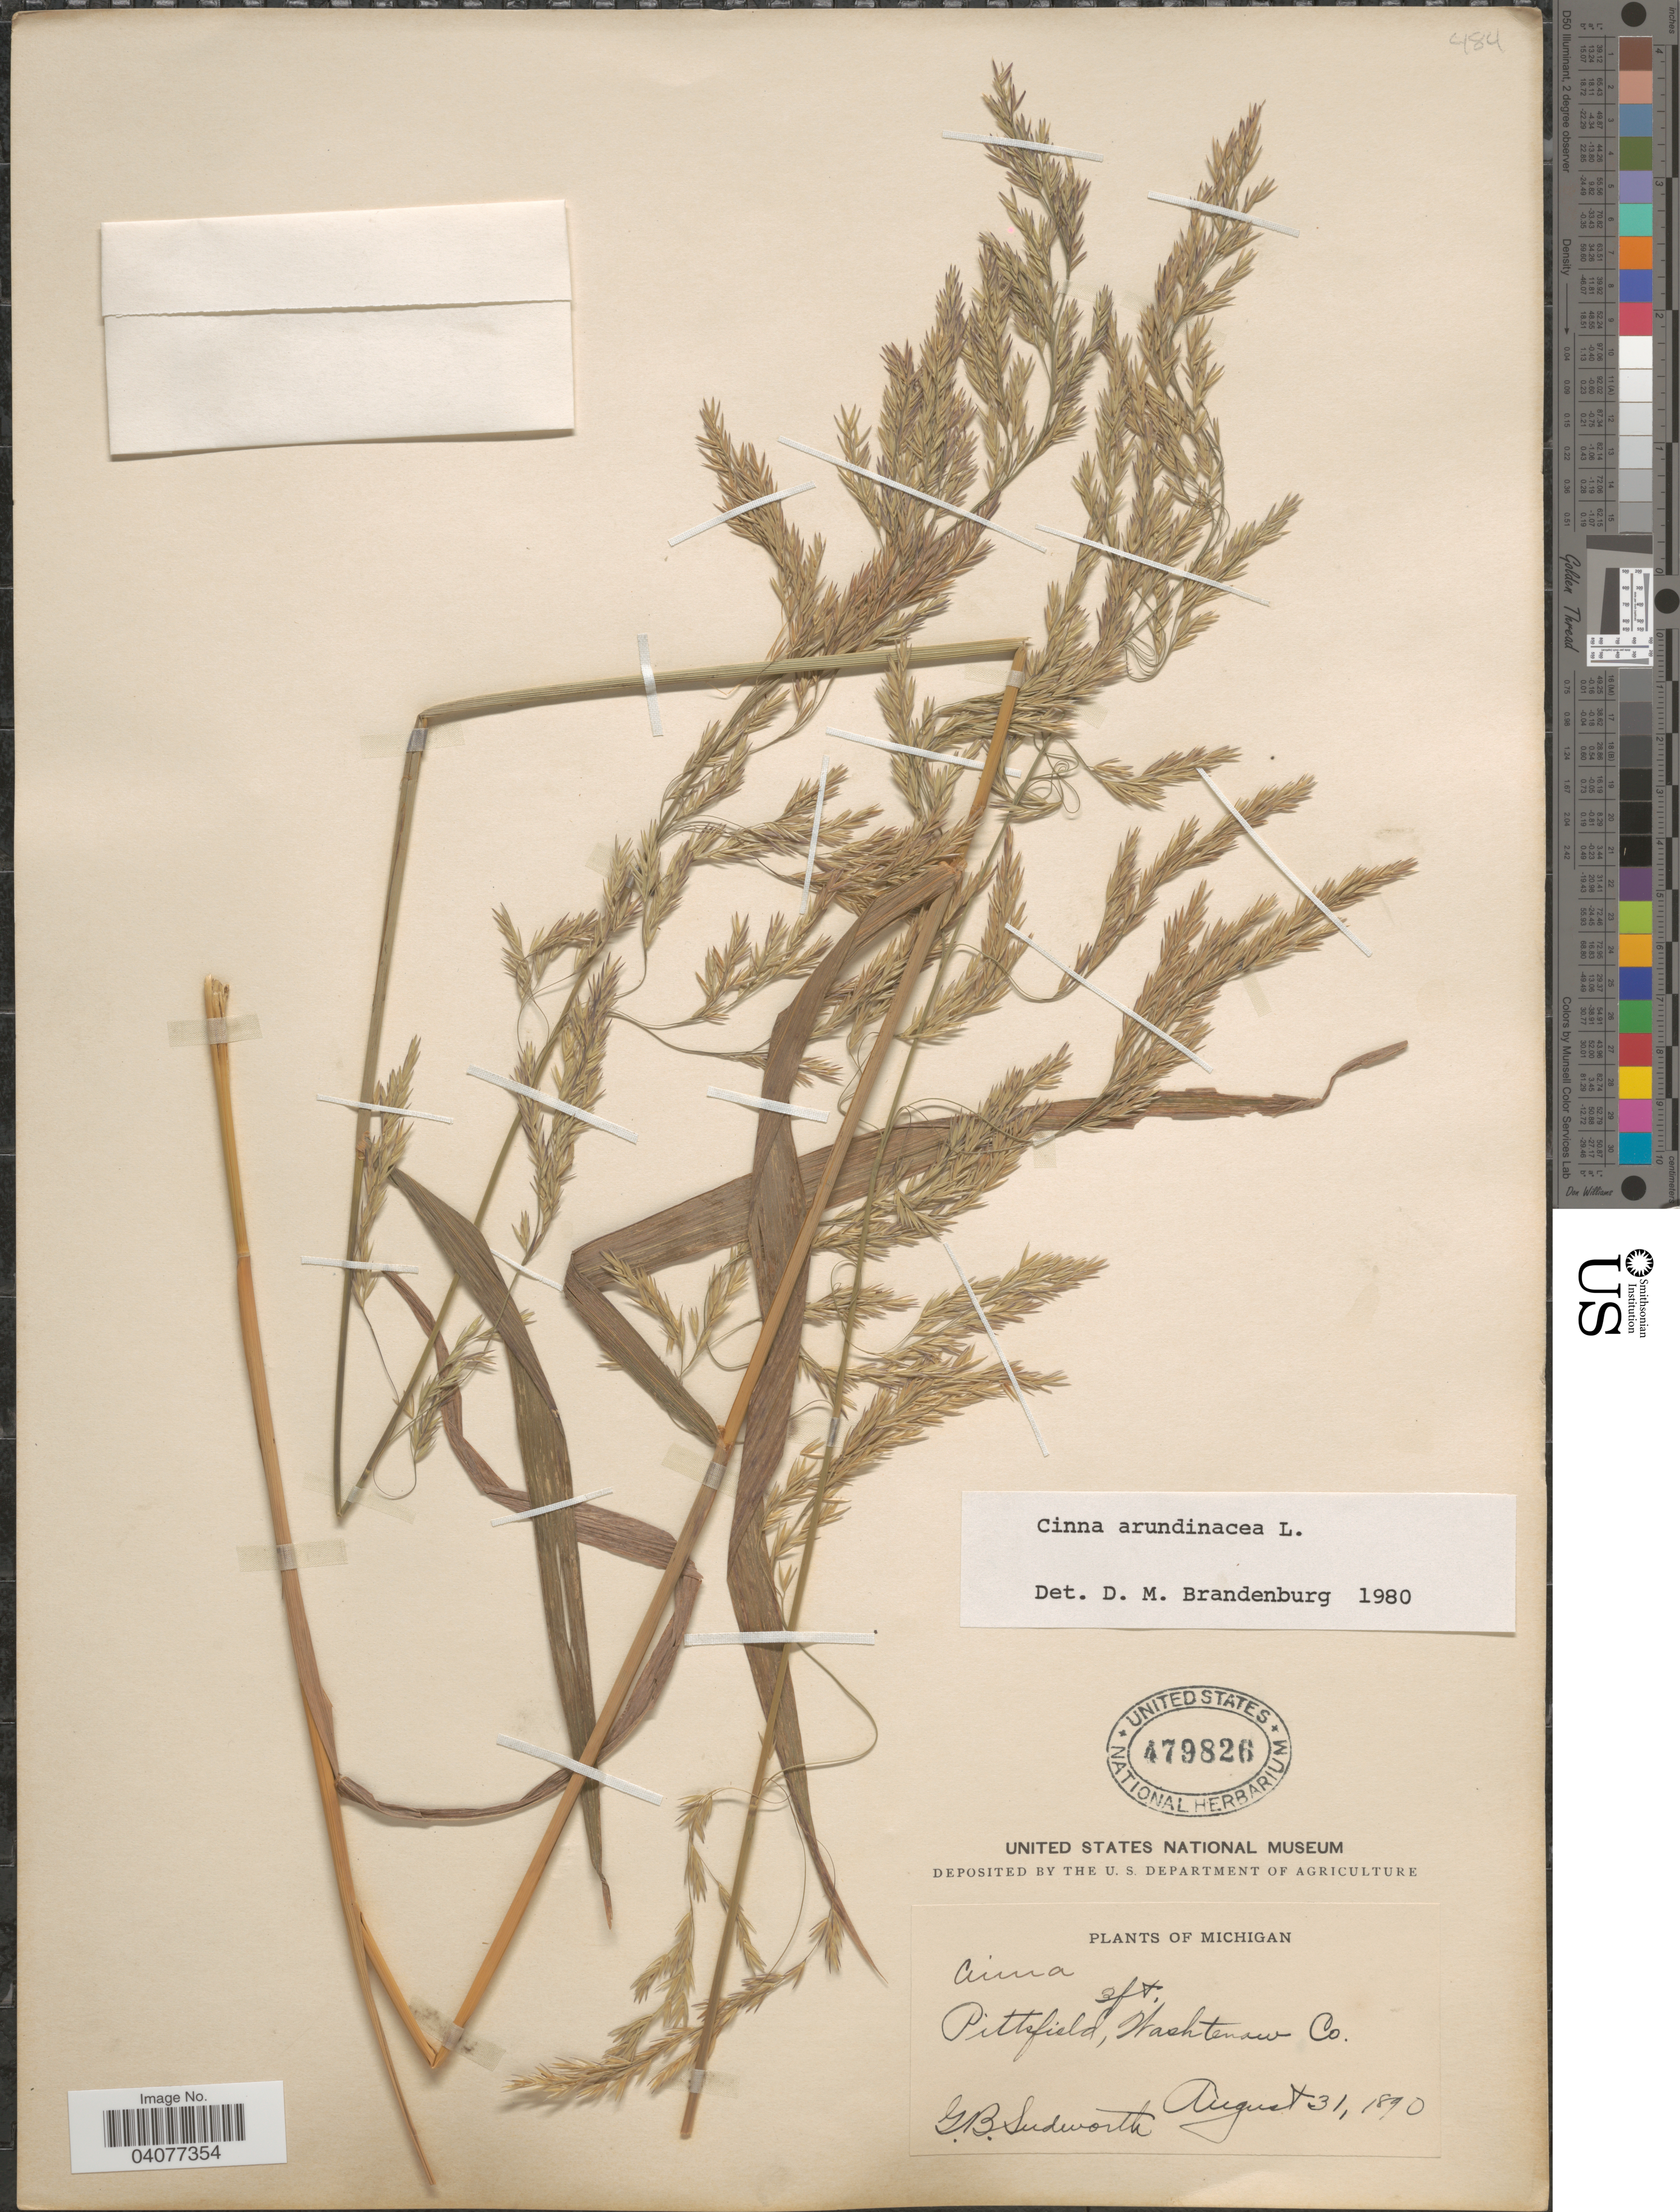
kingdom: Plantae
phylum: Tracheophyta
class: Liliopsida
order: Poales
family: Poaceae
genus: Cinna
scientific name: Cinna arundinacea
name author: L.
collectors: G. B. Sudworth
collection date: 1890-08-31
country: United States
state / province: Michigan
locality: Pittsfield, Washtenaw Co.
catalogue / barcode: US 479826